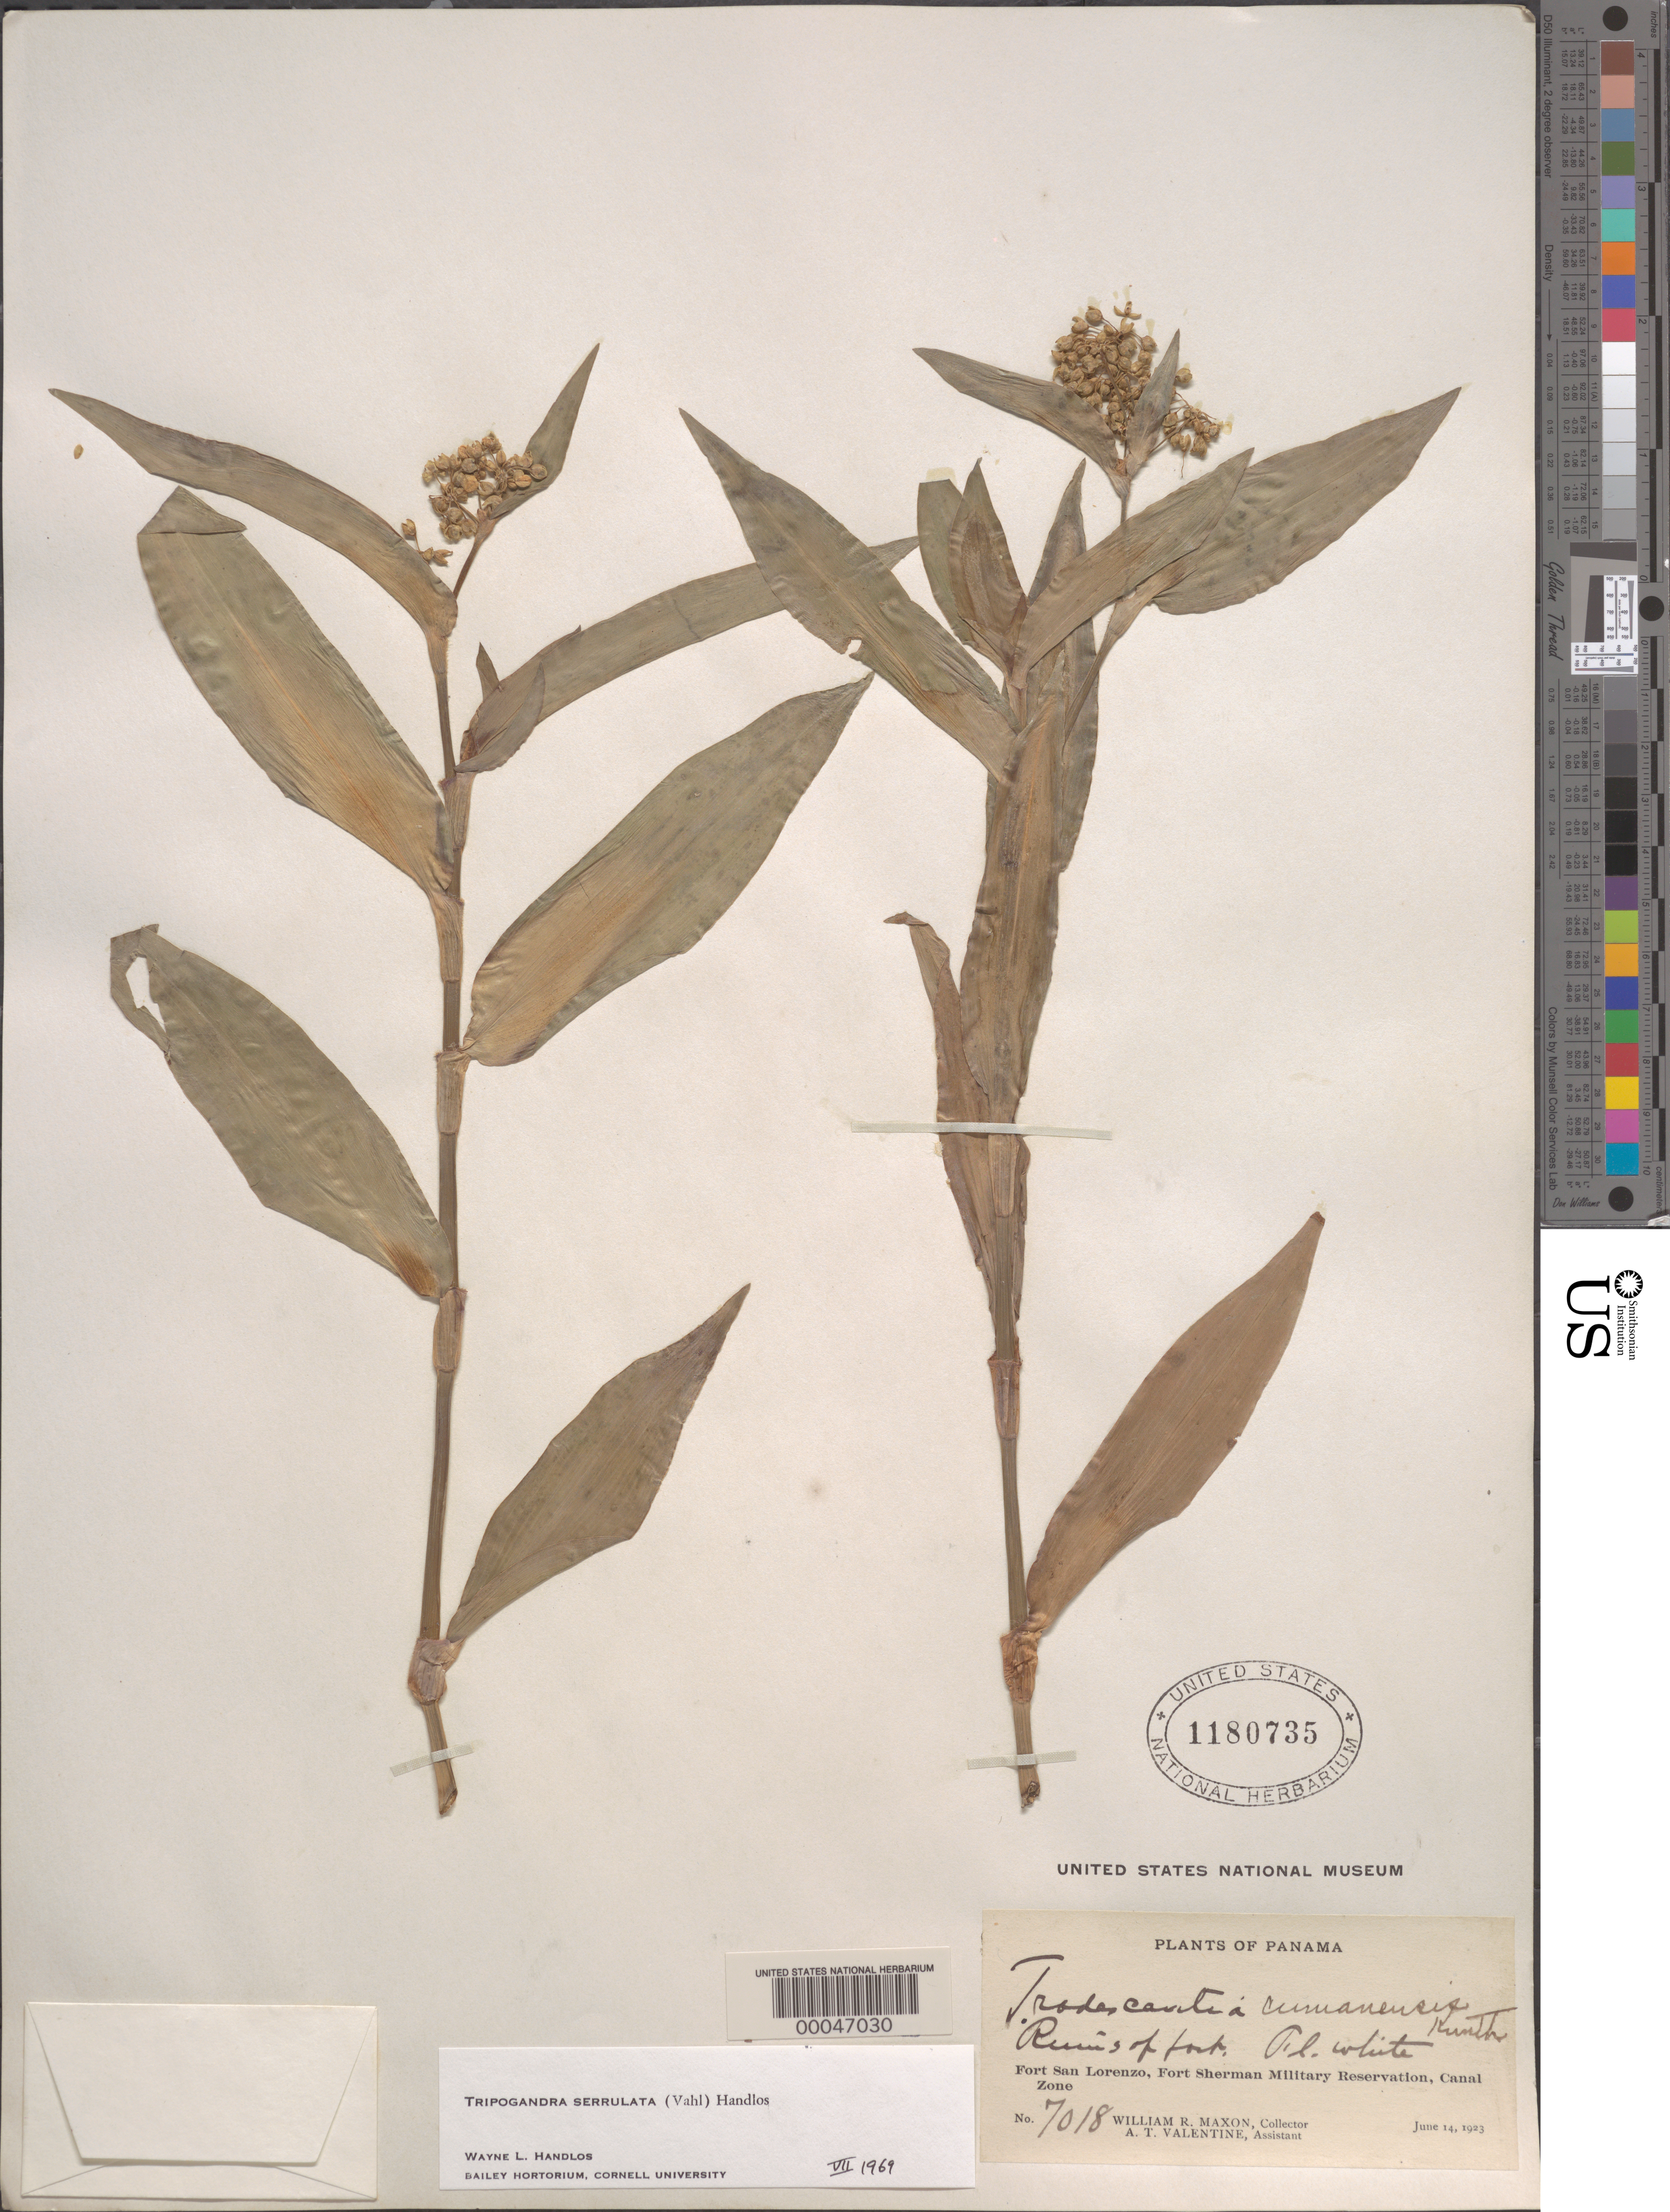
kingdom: Plantae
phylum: Tracheophyta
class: Liliopsida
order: Commelinales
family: Commelinaceae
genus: Tripogandra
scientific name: Tripogandra serrulata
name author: (Vahl) Handlos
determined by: Handlos, W. L.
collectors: W. R. Maxon & A. Valentine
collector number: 7018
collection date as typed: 14 Jun 1923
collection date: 1923-06-14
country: Panama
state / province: Colón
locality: Fort San Lorenzo, Fort Sherman MiLitary Reservation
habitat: Ruins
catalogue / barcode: US 1180735